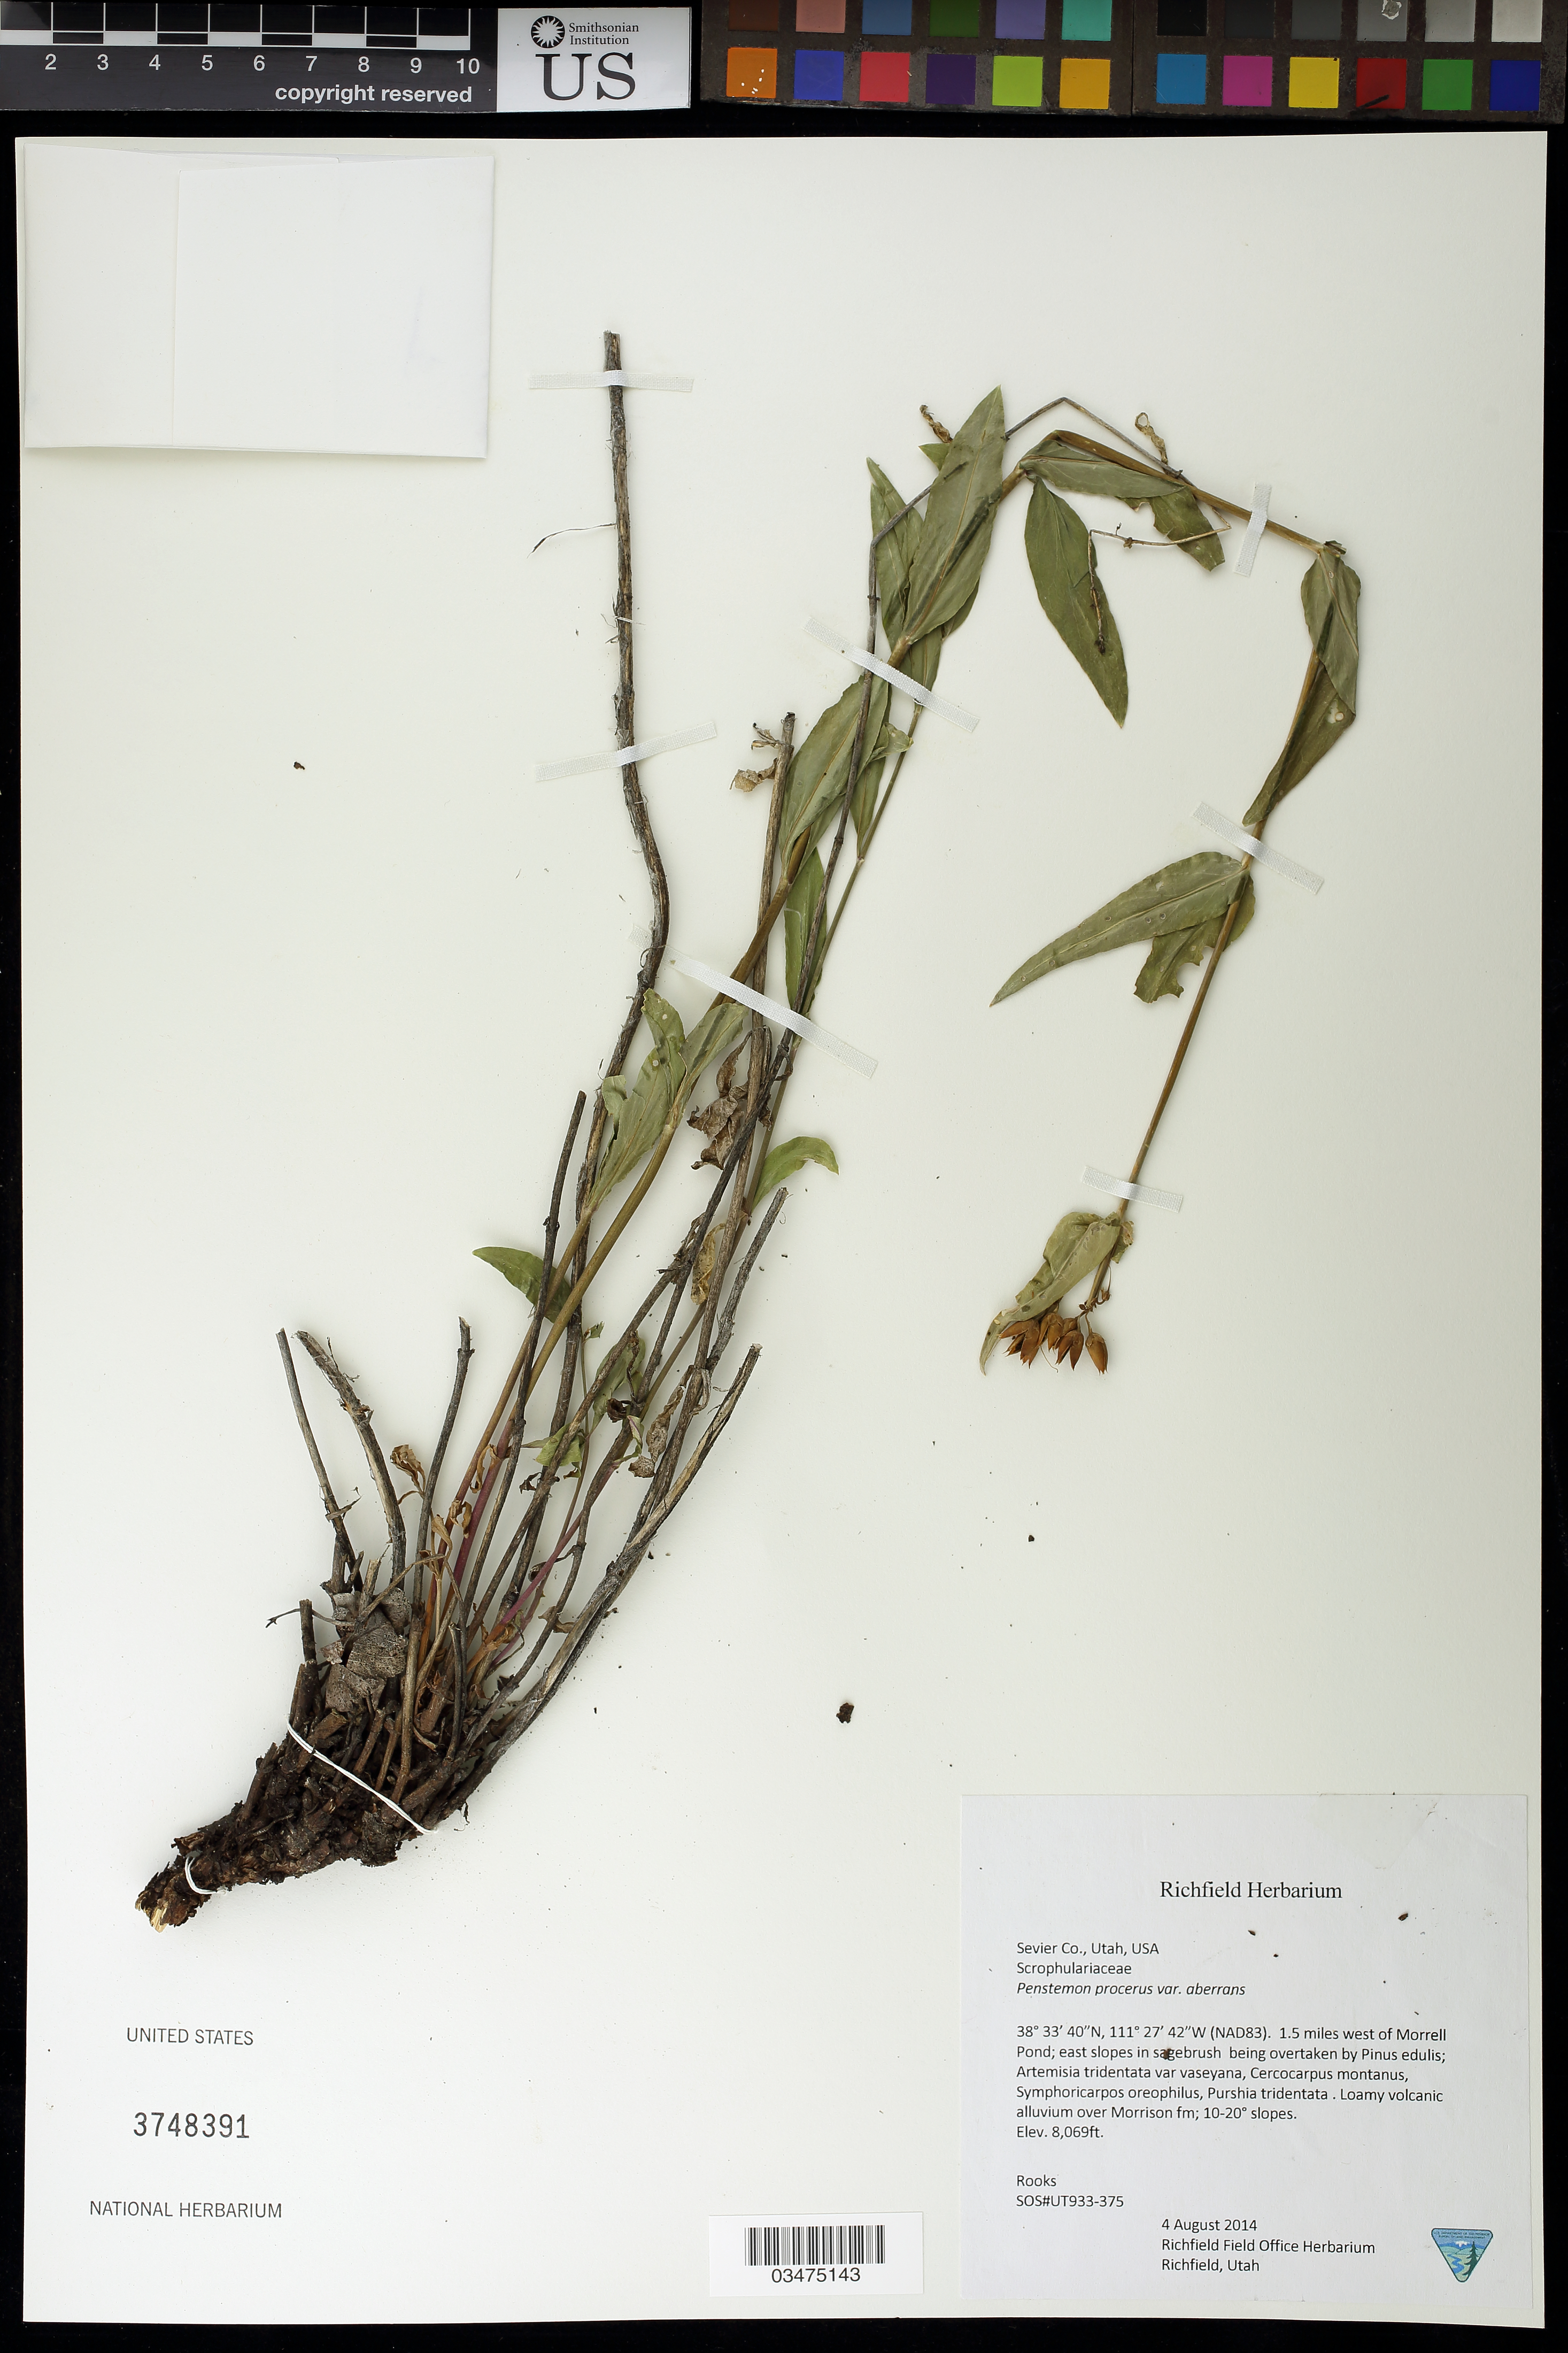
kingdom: Plantae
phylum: Tracheophyta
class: Magnoliopsida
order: Lamiales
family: Plantaginaceae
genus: Penstemon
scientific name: Penstemon procerus subsp. aberrans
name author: (M.E. Jones) D.D. Keck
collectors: -. Rooks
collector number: UT933-379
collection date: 2014-08-04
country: United States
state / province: Utah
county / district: Sevier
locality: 1.5 mi. W of Morrell Pond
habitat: Sagebrush. Loamy volcanic alluvium over Morrison fm.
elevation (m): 2459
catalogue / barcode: US 3748391